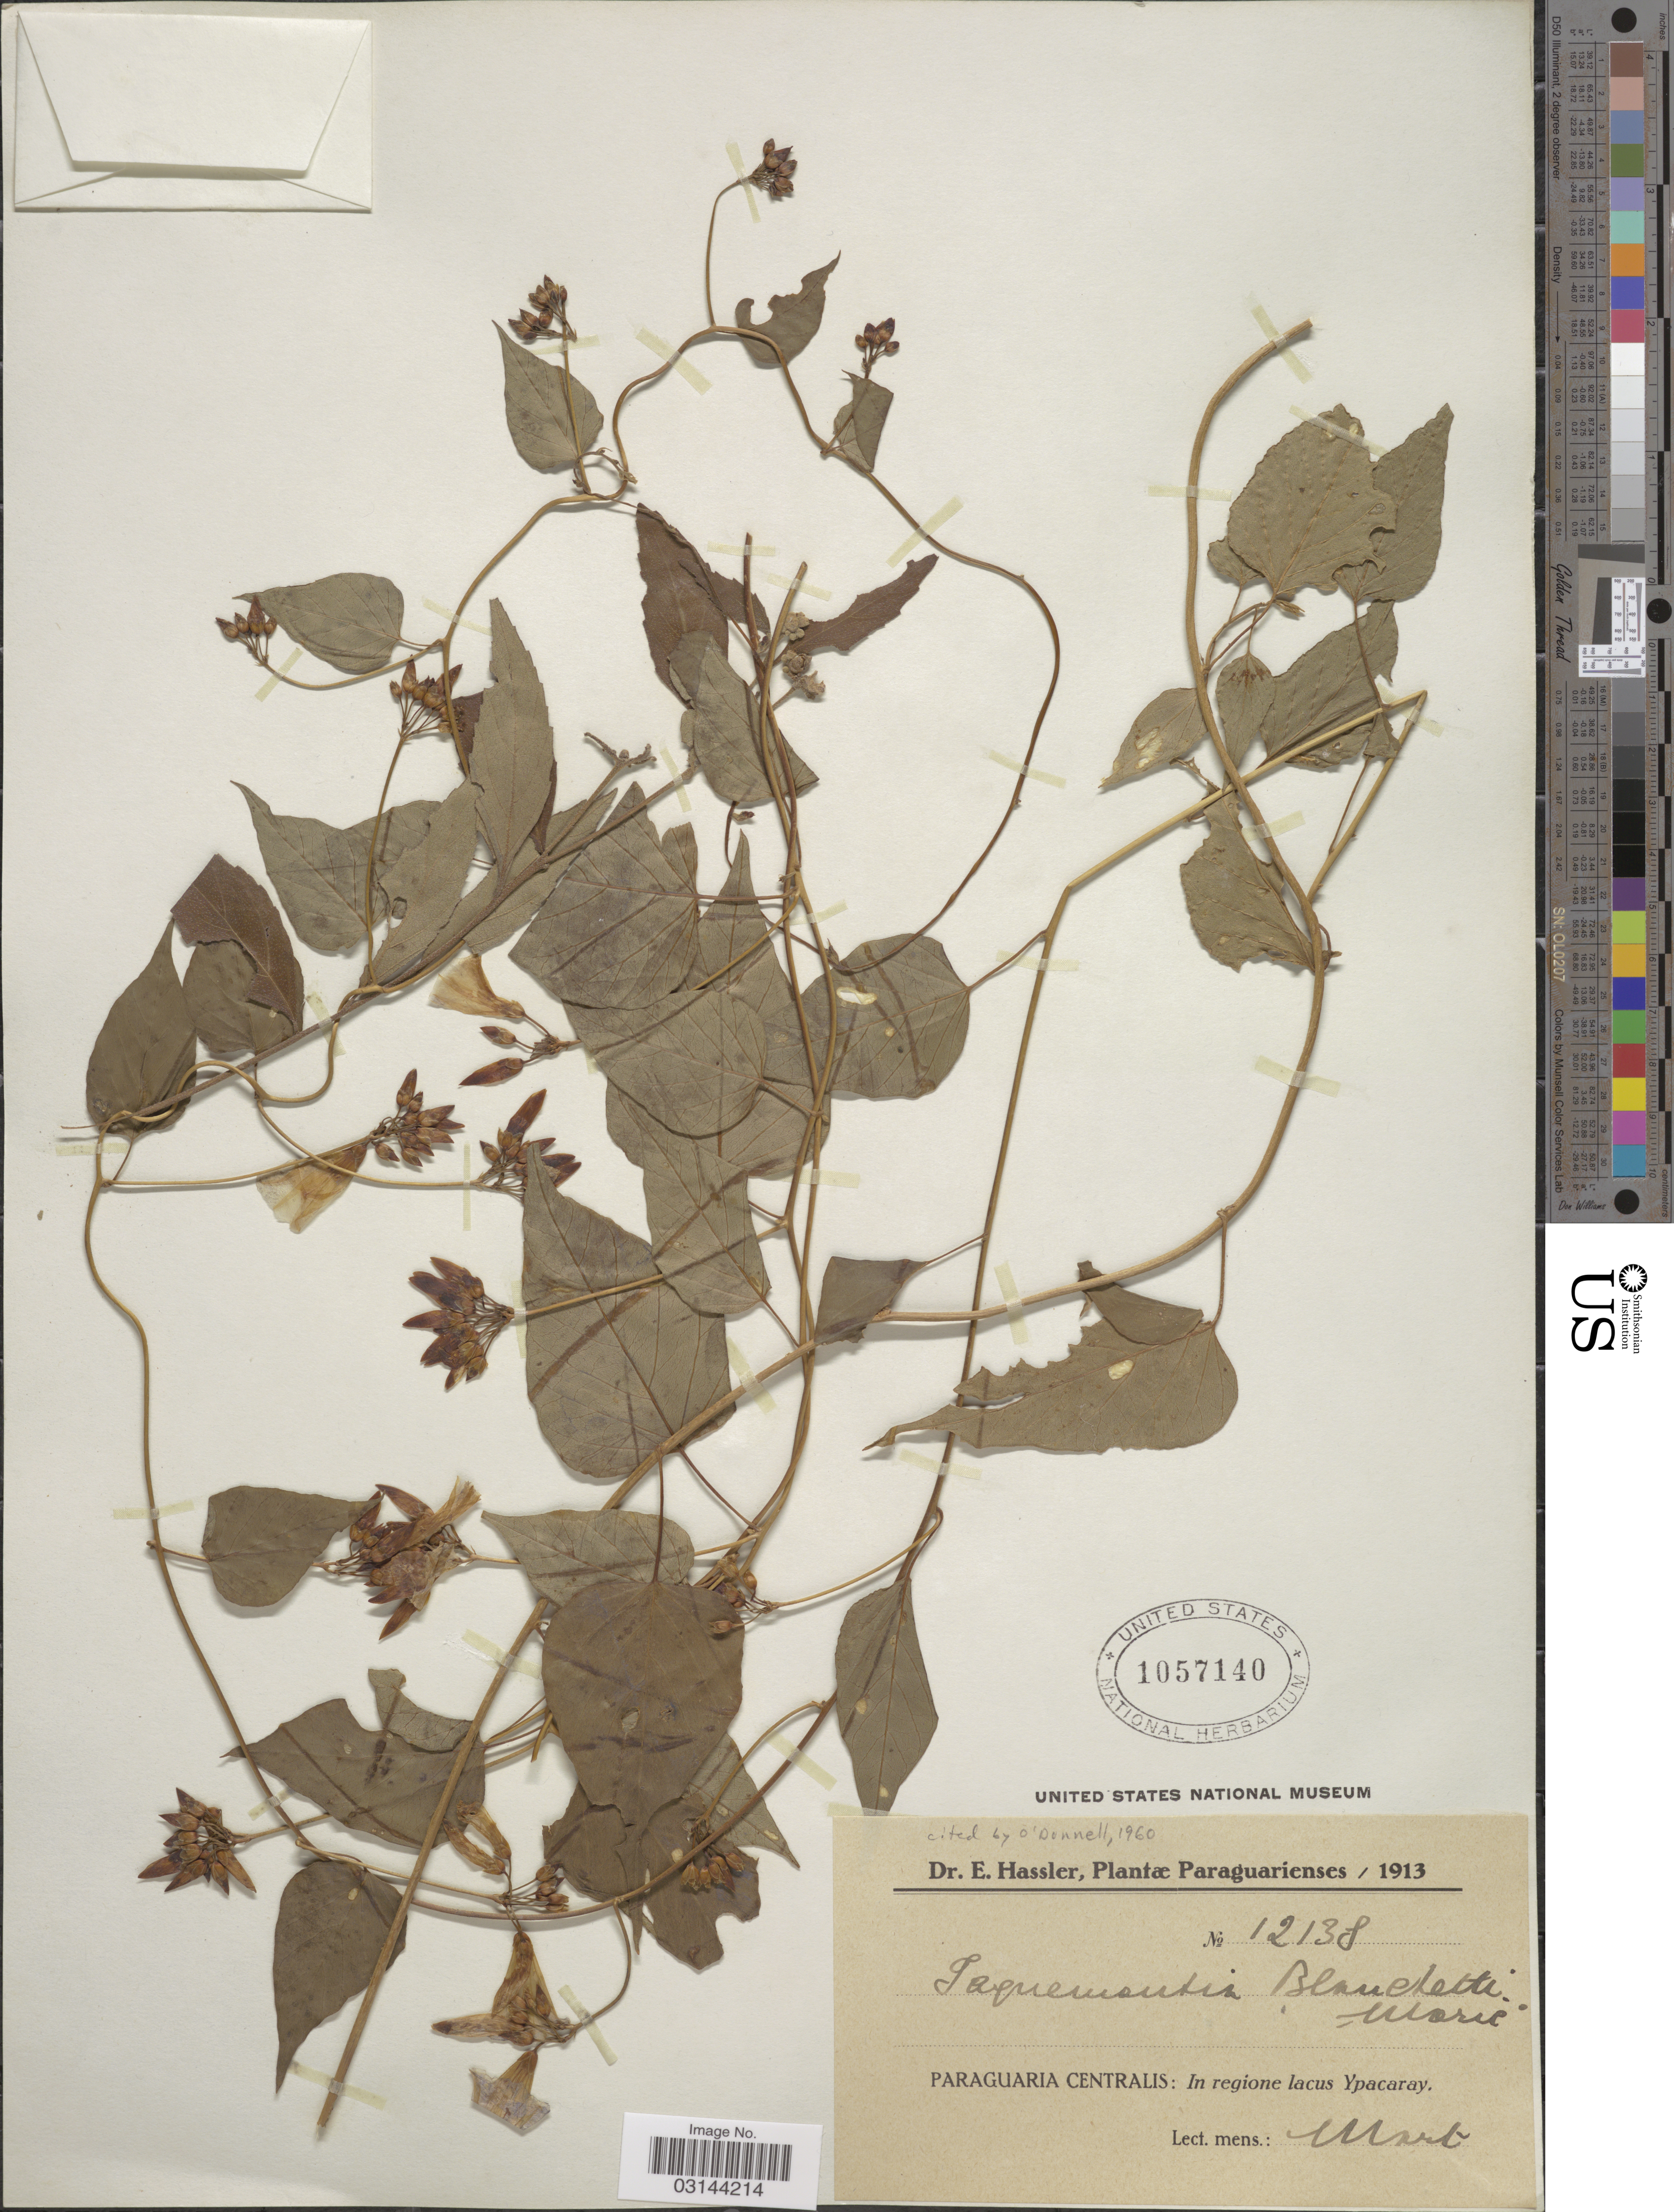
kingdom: Plantae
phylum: Tracheophyta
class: Magnoliopsida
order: Solanales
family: Convolvulaceae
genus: Jacquemontia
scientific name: Jacquemontia blanchetii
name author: Moric.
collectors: E. Hassler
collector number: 12138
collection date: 1913-03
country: Paraguay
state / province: Paraguari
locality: Paraguaria centralis: In regione lacus Ypacaray.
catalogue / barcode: US 1057140